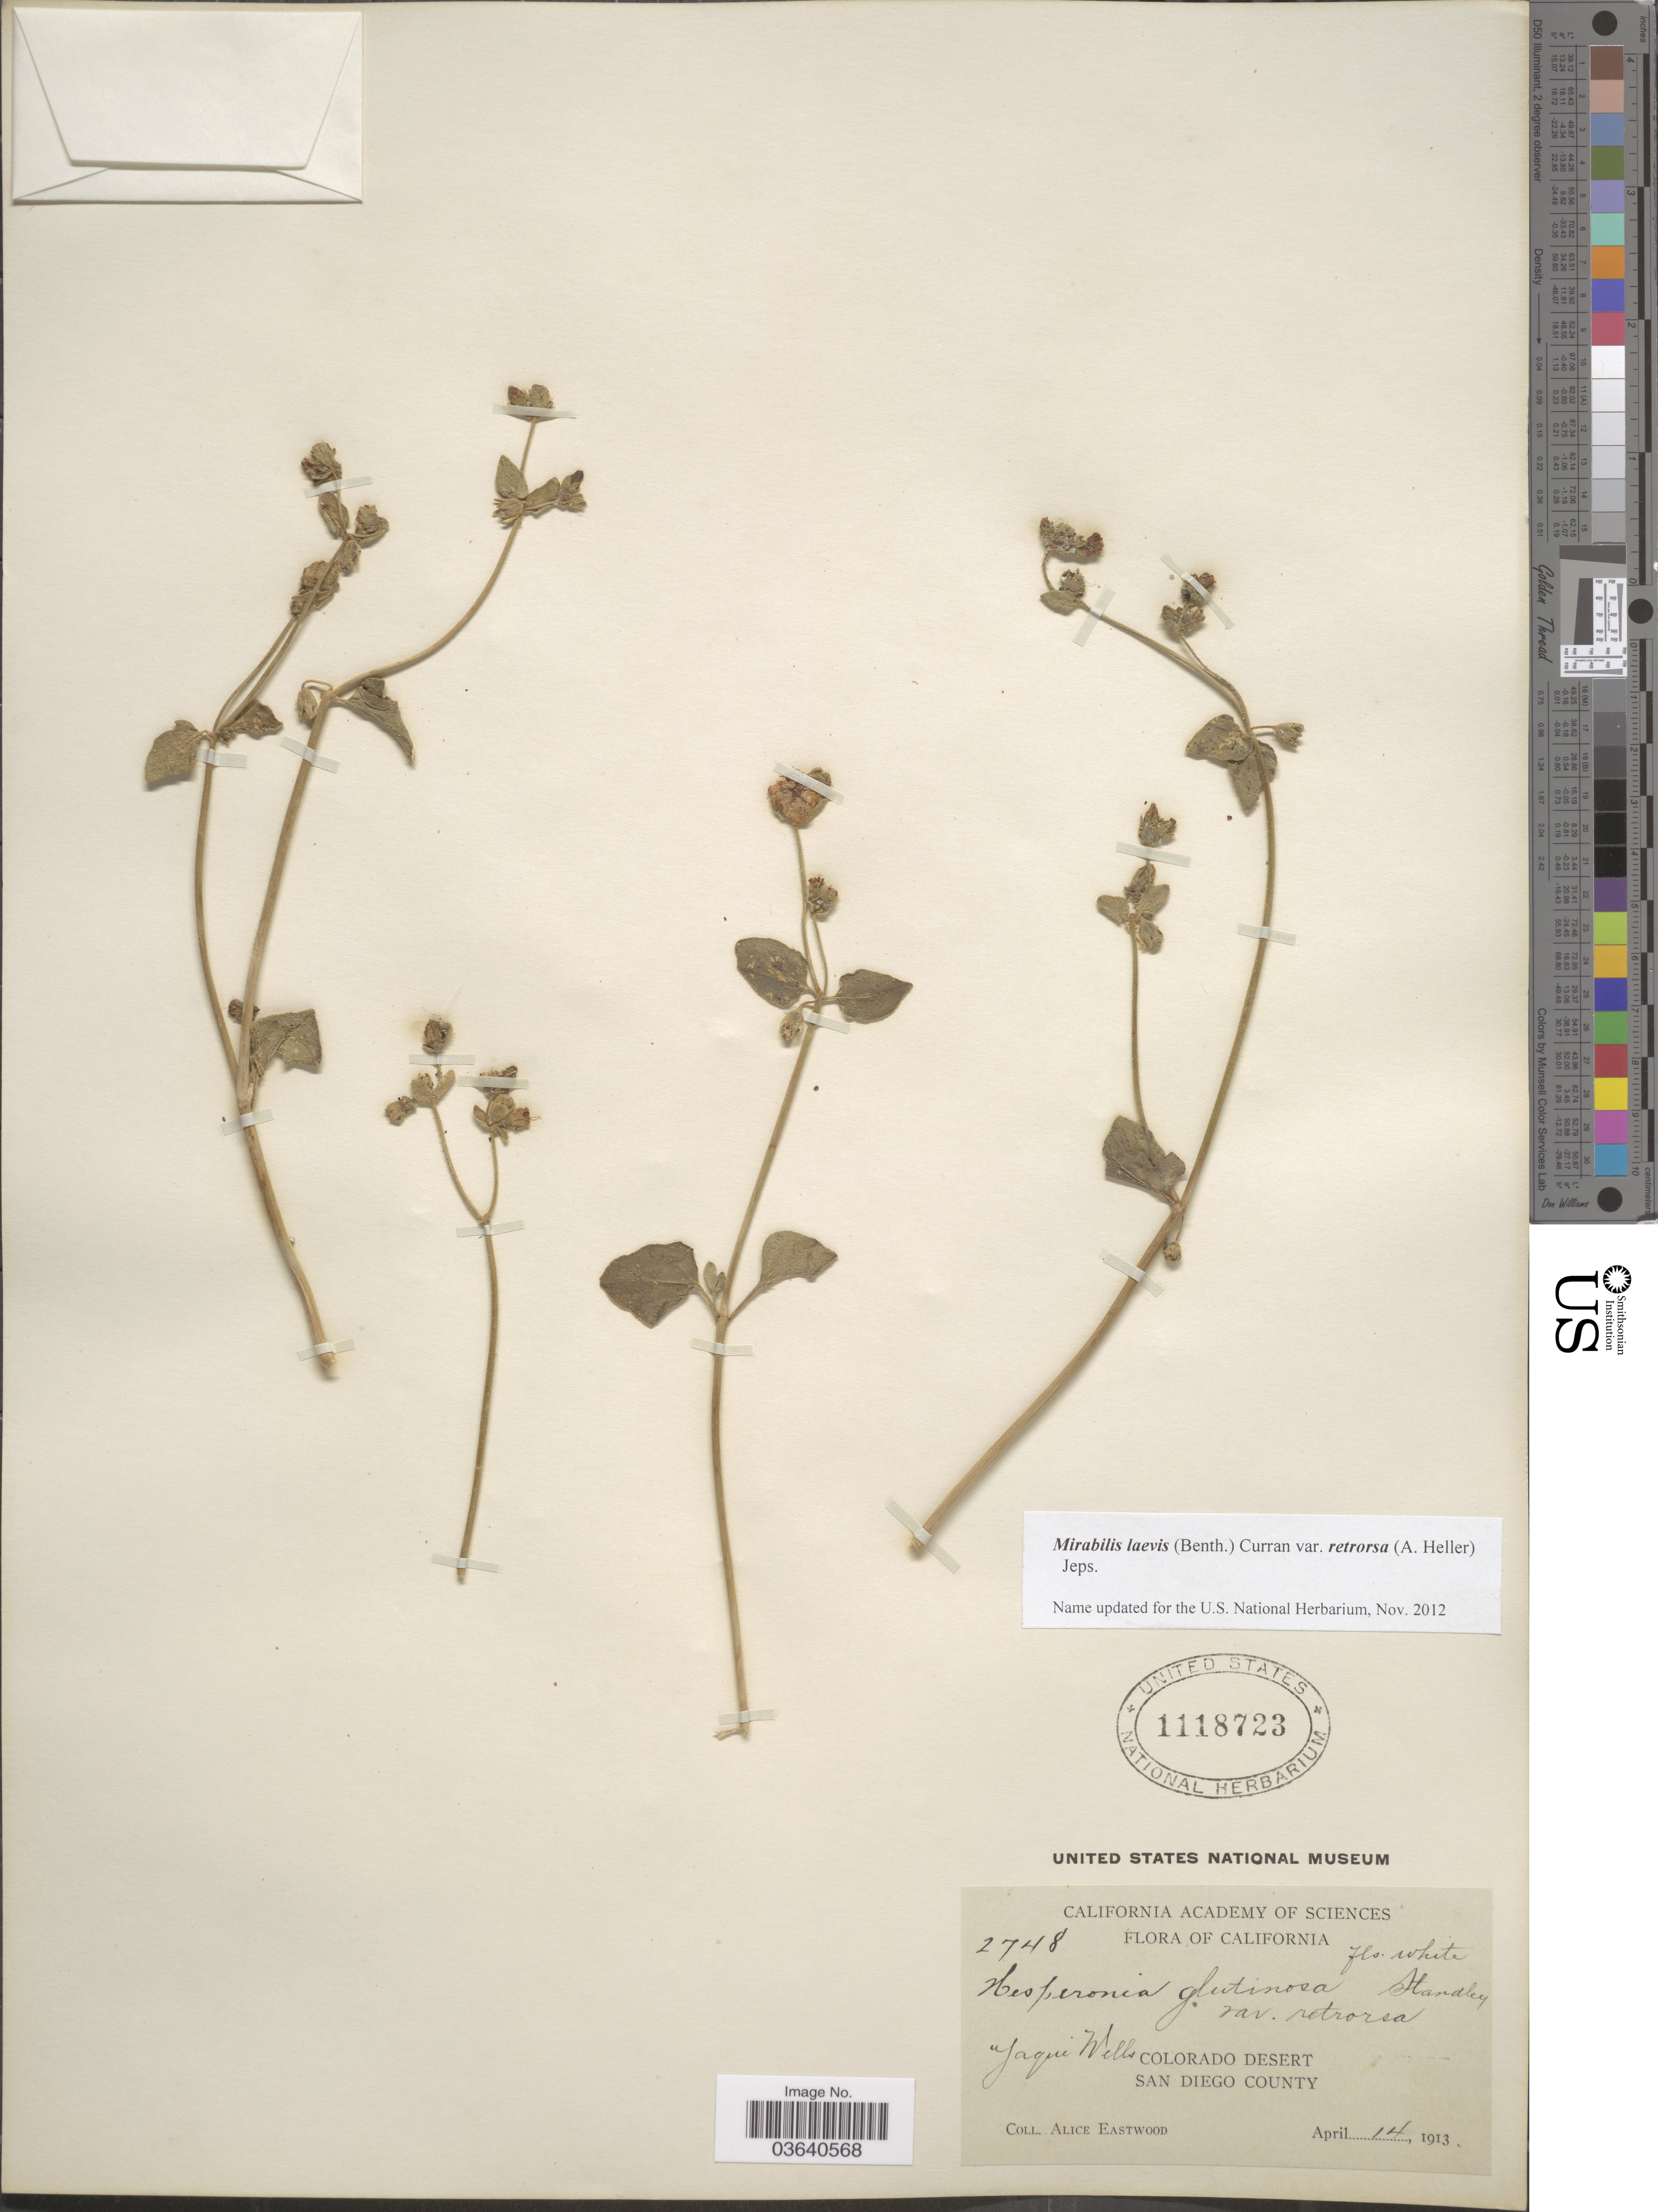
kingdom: Plantae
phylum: Tracheophyta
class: Magnoliopsida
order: Caryophyllales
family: Nyctaginaceae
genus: Mirabilis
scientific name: Mirabilis laevis var. retrorsa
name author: (A. Heller) Jeps.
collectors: A. Eastwood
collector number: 2748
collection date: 1913-04-14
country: United States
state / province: California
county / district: San Diego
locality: Jaqui Wells. Colorado Desert. San Diego County.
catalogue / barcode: US 1118723